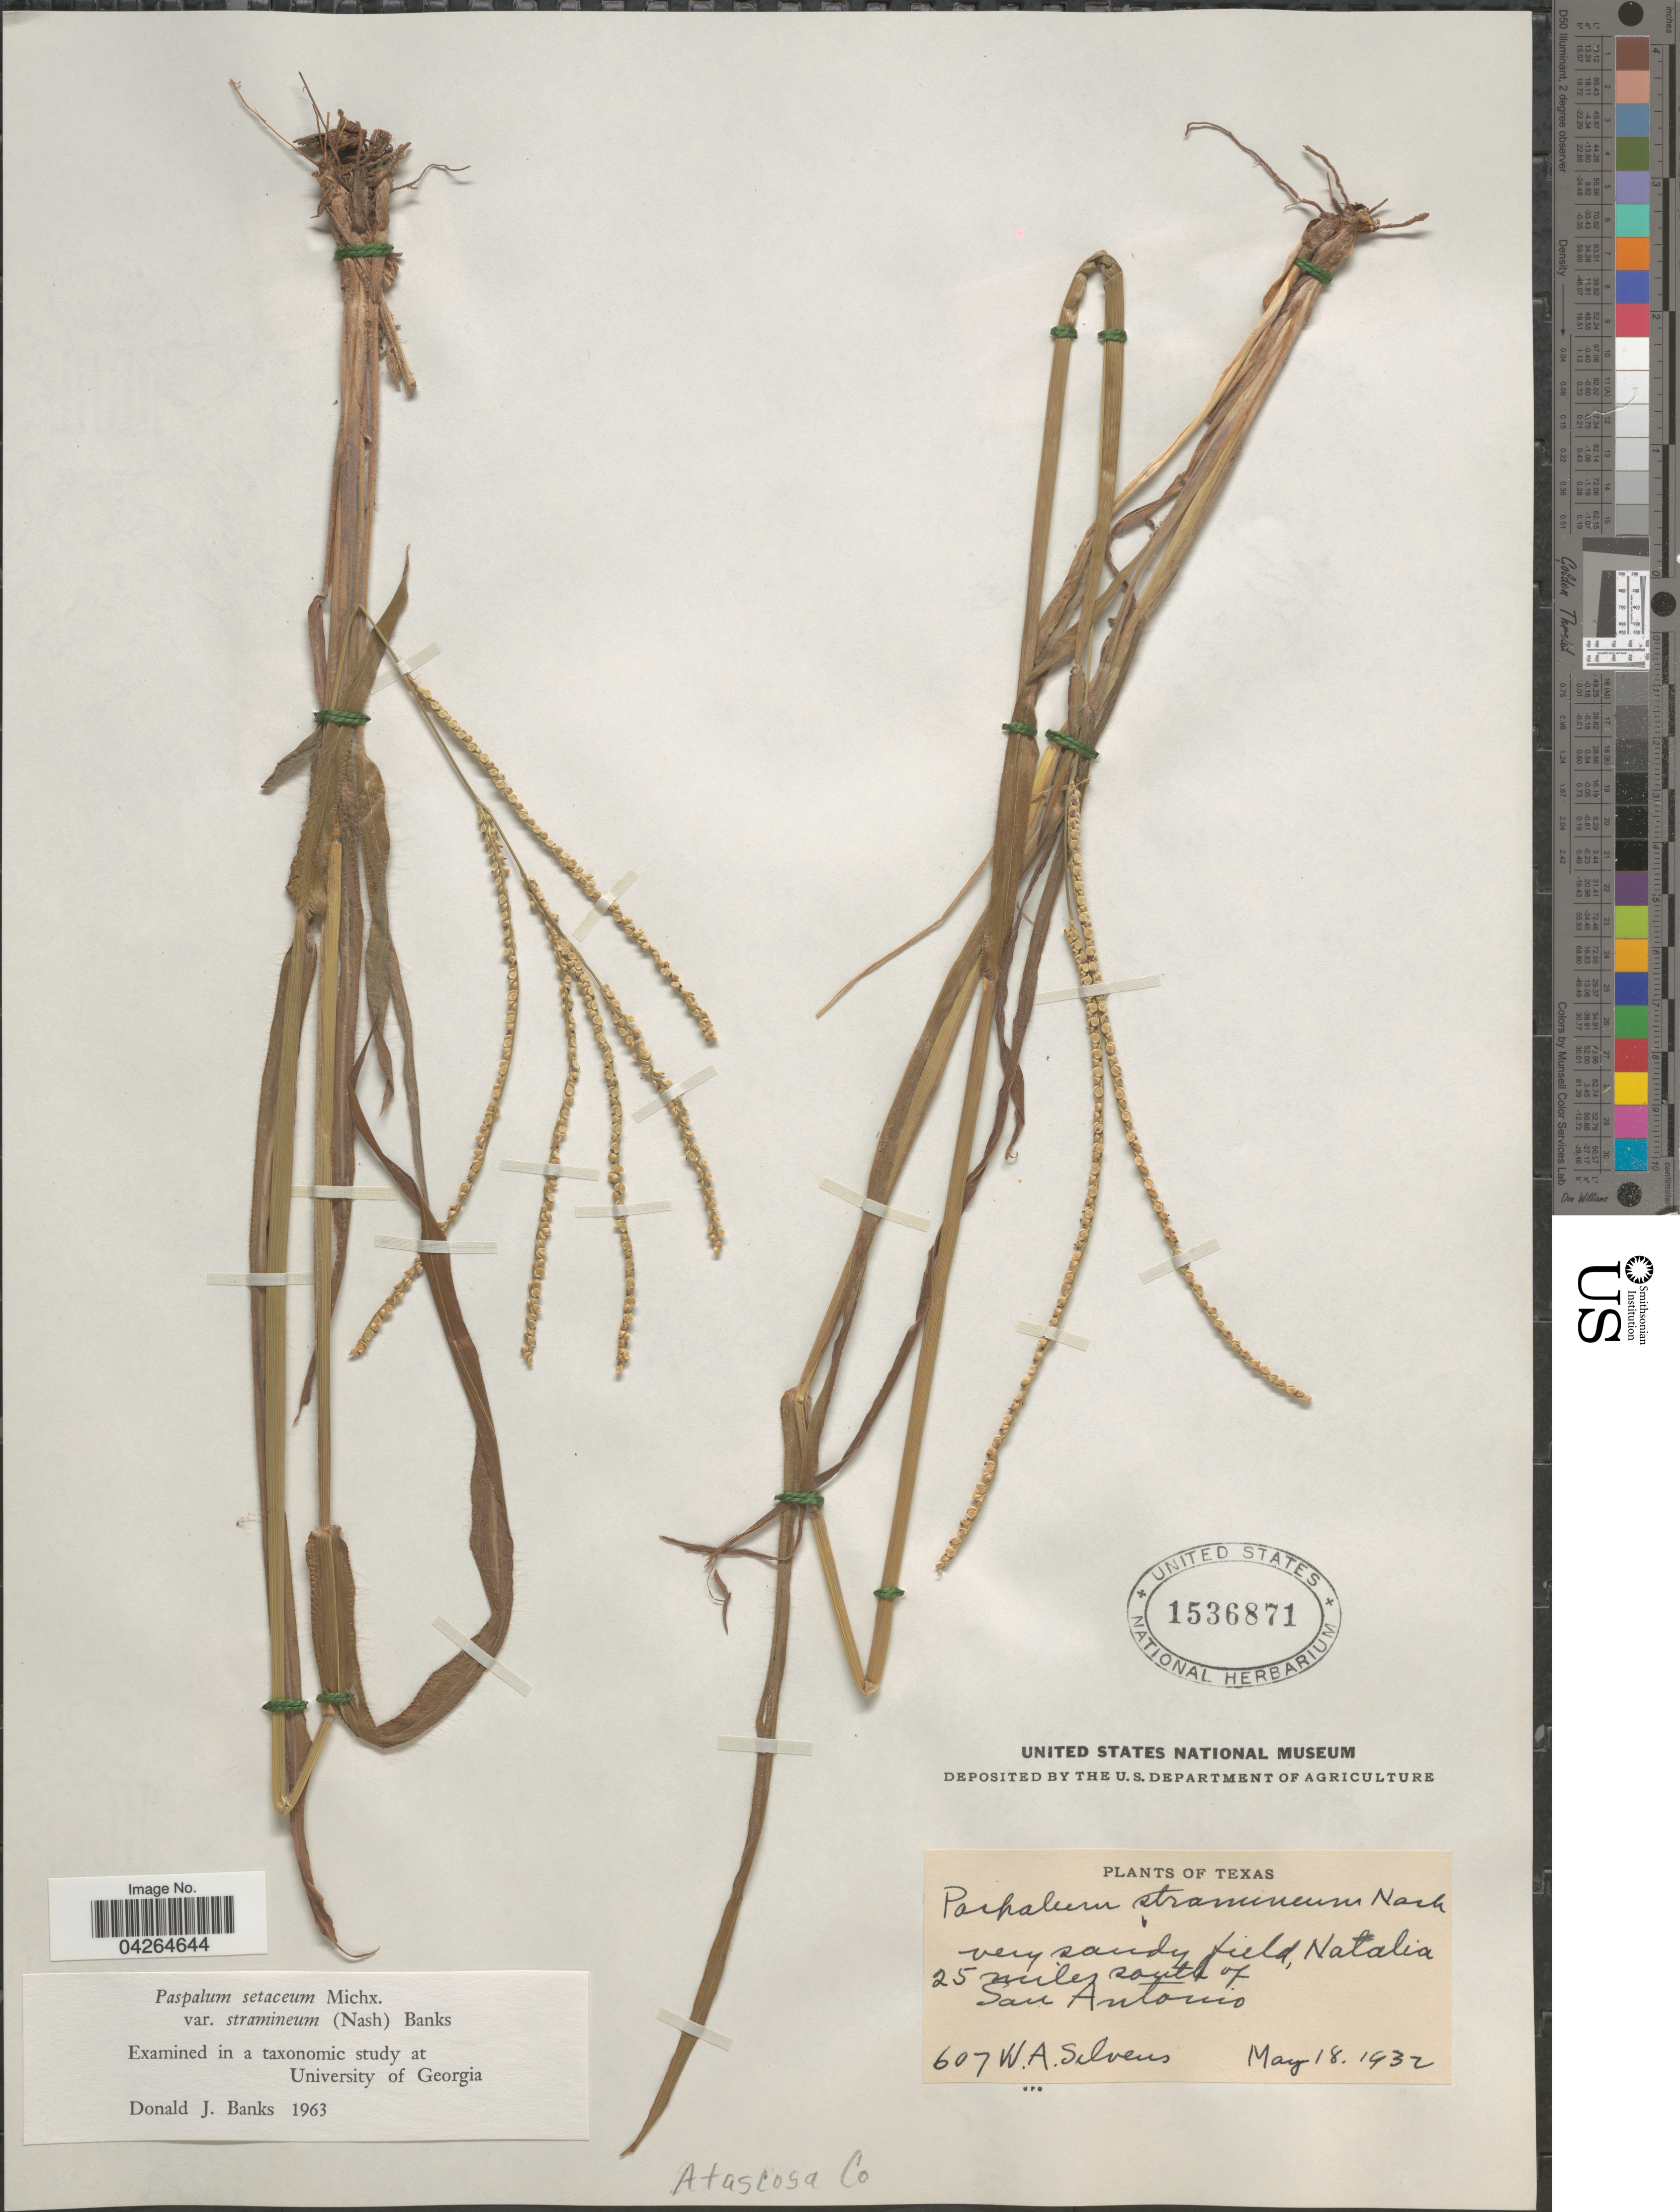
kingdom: Plantae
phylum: Tracheophyta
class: Liliopsida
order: Poales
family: Poaceae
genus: Paspalum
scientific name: Paspalum setaceum var. stramineum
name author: (Nash) D.J. Banks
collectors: W. Silveus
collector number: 607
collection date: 1932-05-18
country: United States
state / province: Texas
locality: Natalia 25 miles south of San Antonio. Atascosa Co.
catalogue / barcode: US 1536871